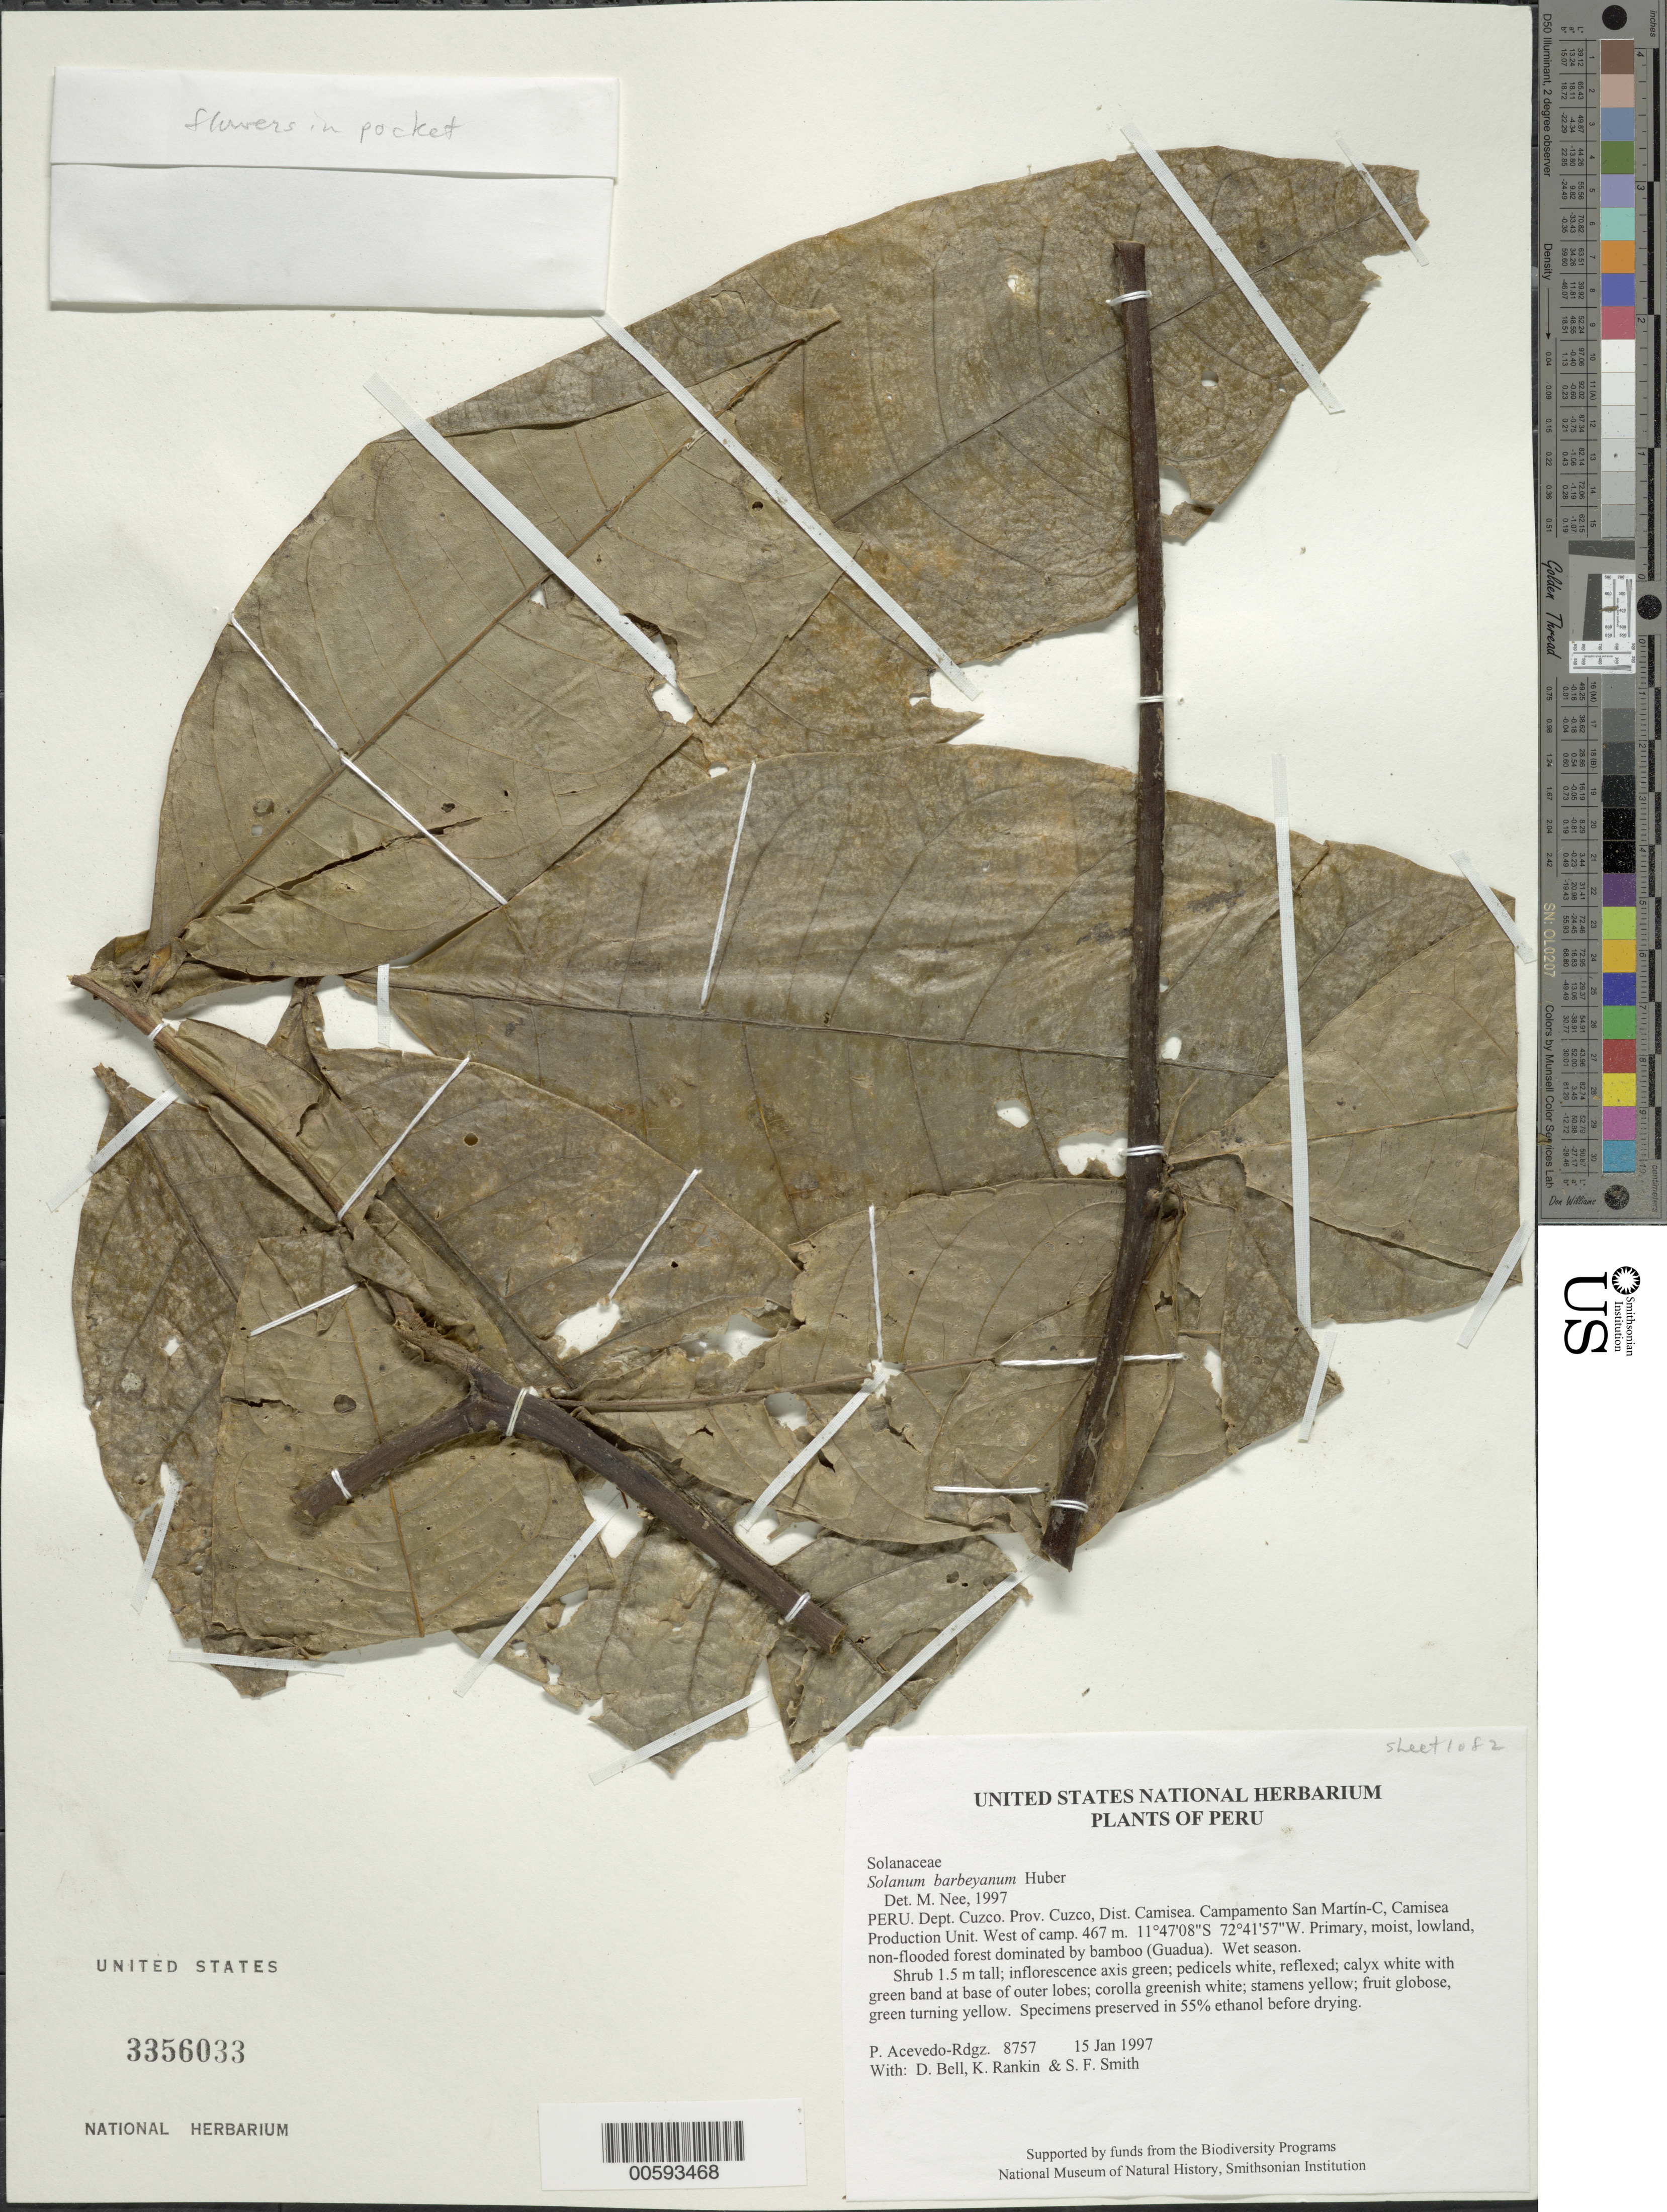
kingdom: Plantae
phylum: Tracheophyta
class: Magnoliopsida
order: Solanales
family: Solanaceae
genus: Solanum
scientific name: Solanum barbeyanum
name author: Huber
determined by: Nee, Michael H.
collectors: P. Acevedo-Rodr., D. A. Bell, K. B. Rankin & S.F. Smith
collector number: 8757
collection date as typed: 15 Jan 1997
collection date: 1997-01-15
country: Peru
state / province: Cusco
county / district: Cusco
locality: Districto Camisea, Campamento San Martín-C, Camisea Production Unit. West of camp.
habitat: Primary, moist, lowland, non-flooded forest dominated by bamboo (Guadua). Wet season.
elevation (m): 467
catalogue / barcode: US 3356033